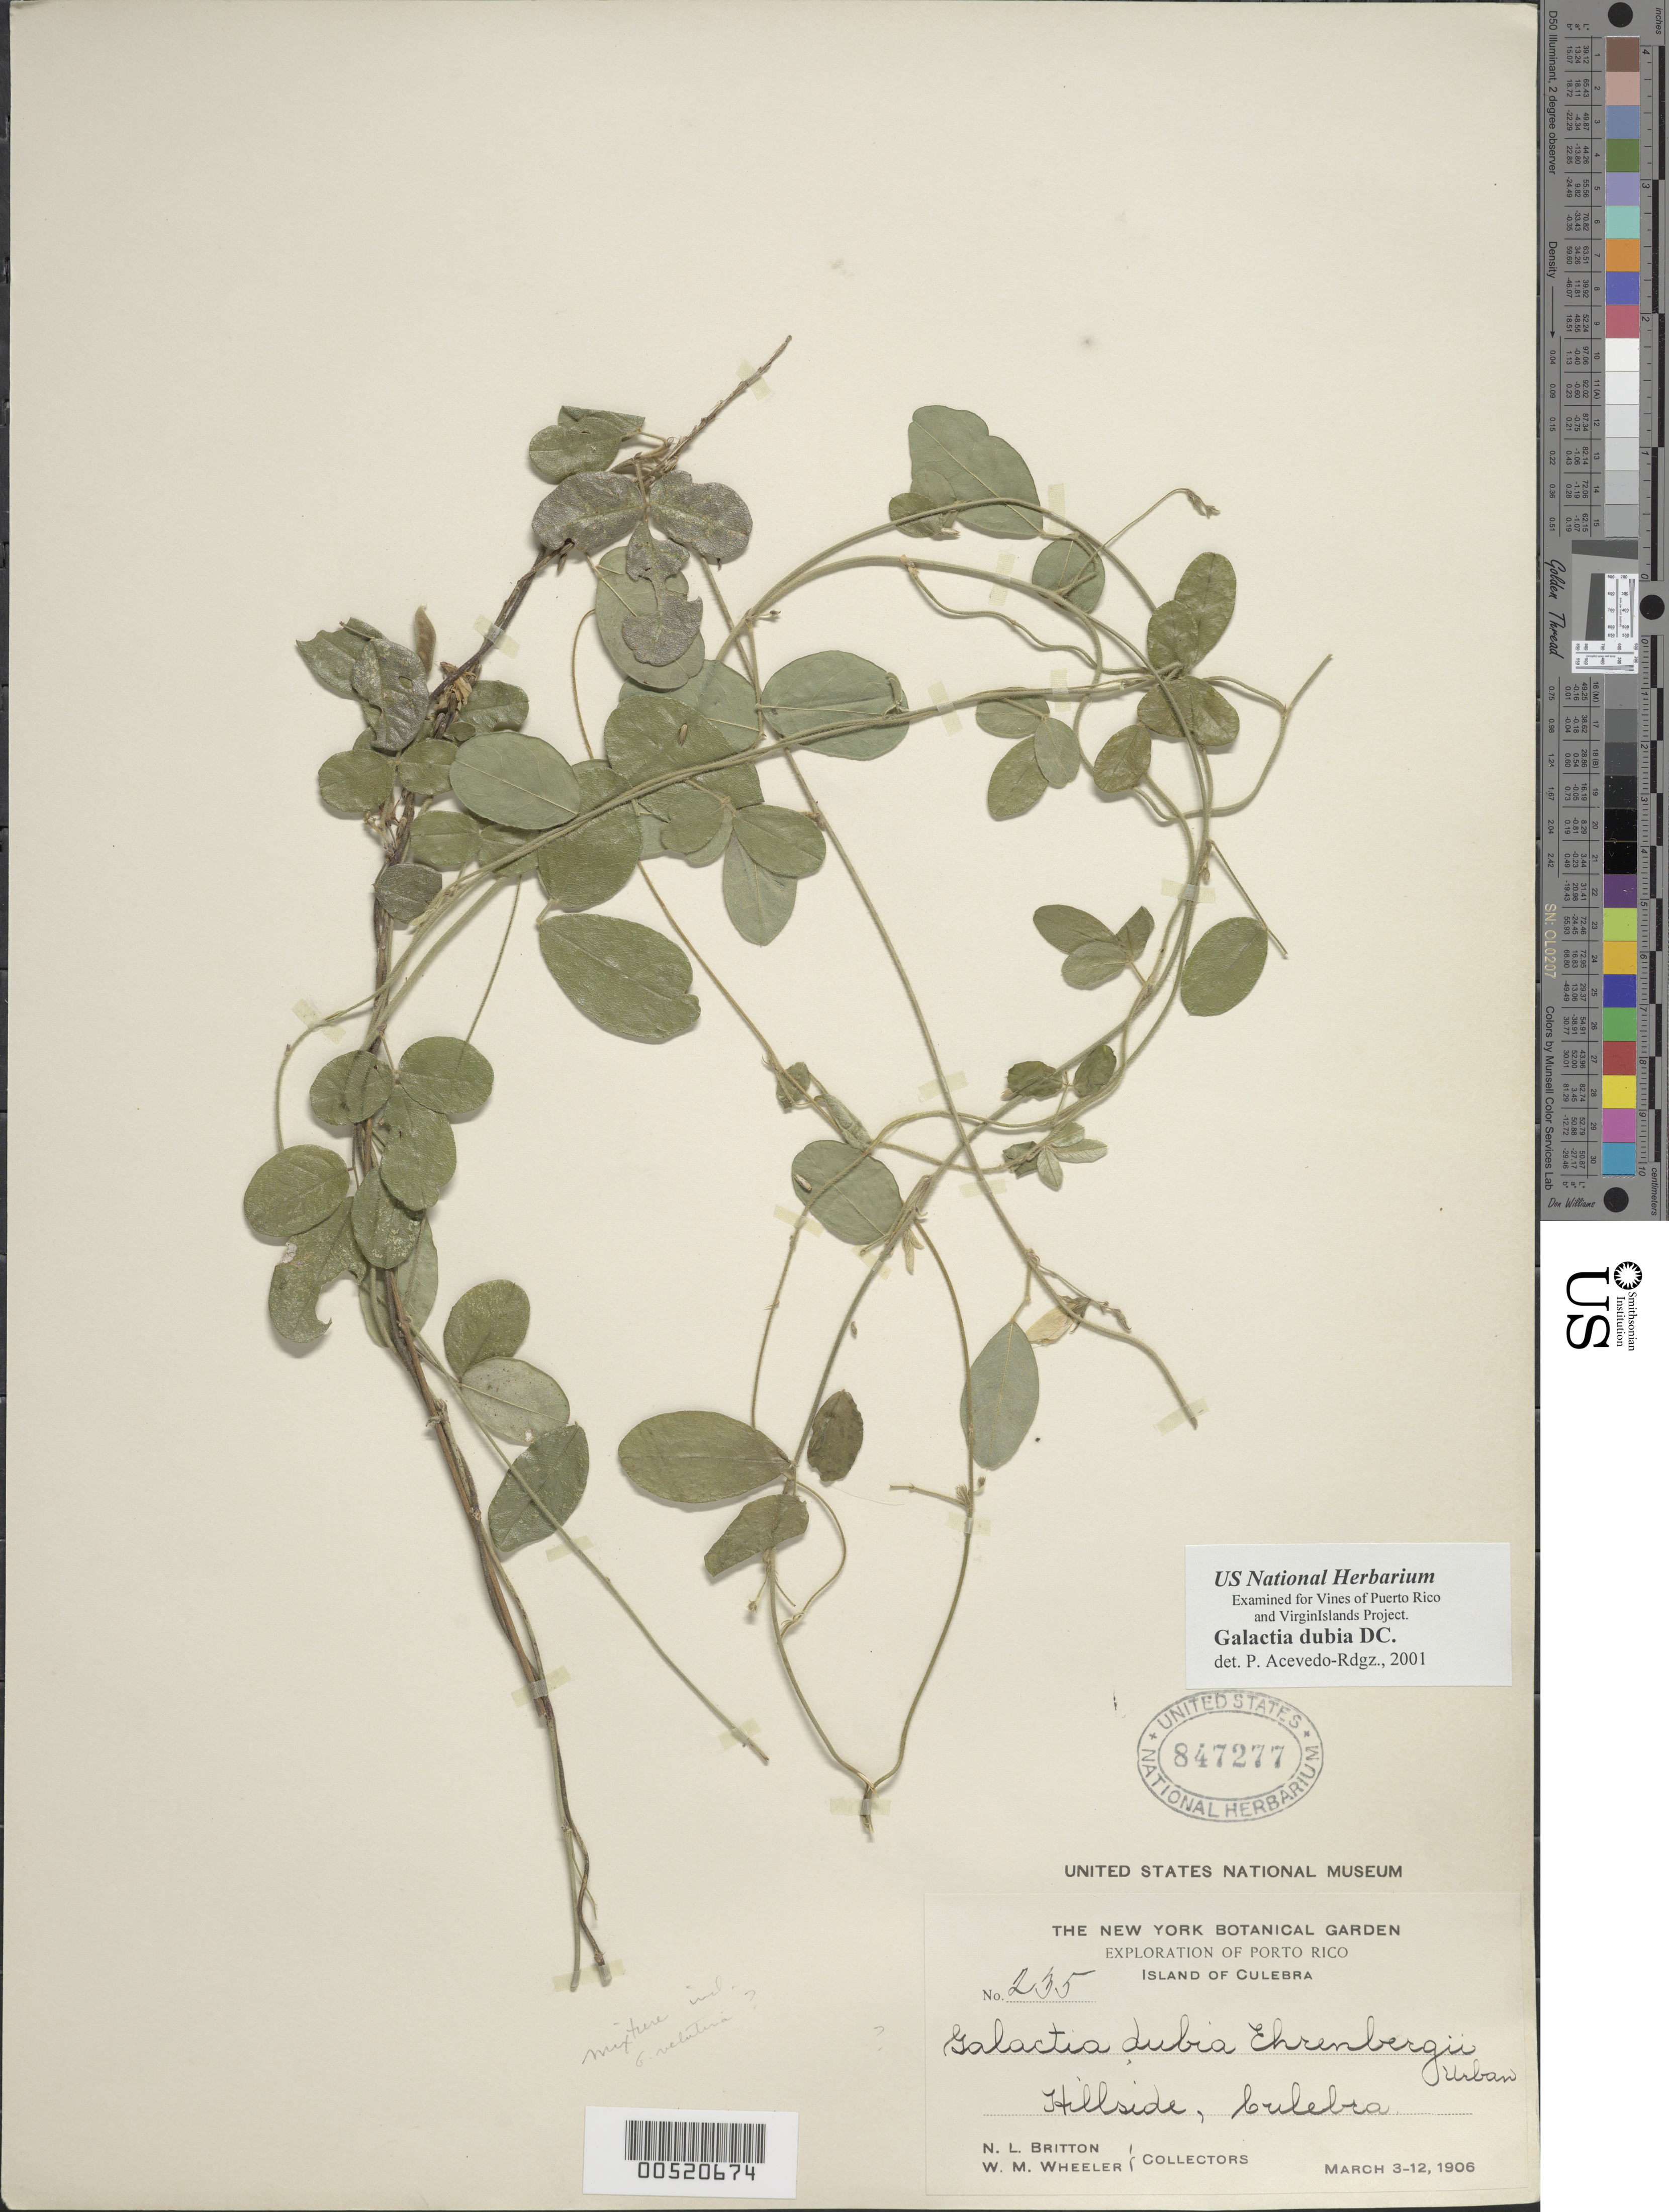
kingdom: Plantae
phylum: Tracheophyta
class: Magnoliopsida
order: Fabales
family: Fabaceae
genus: Galactia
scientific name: Galactia dubia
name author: DC.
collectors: N. Britton & W. Wheeler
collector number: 235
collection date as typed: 03 Mar 1906 to 12 Mar 1906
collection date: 1906-03-03/1906-03-12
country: Puerto Rico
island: Greater Antilles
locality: Culebra Island. Hillside.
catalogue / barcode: US 847277